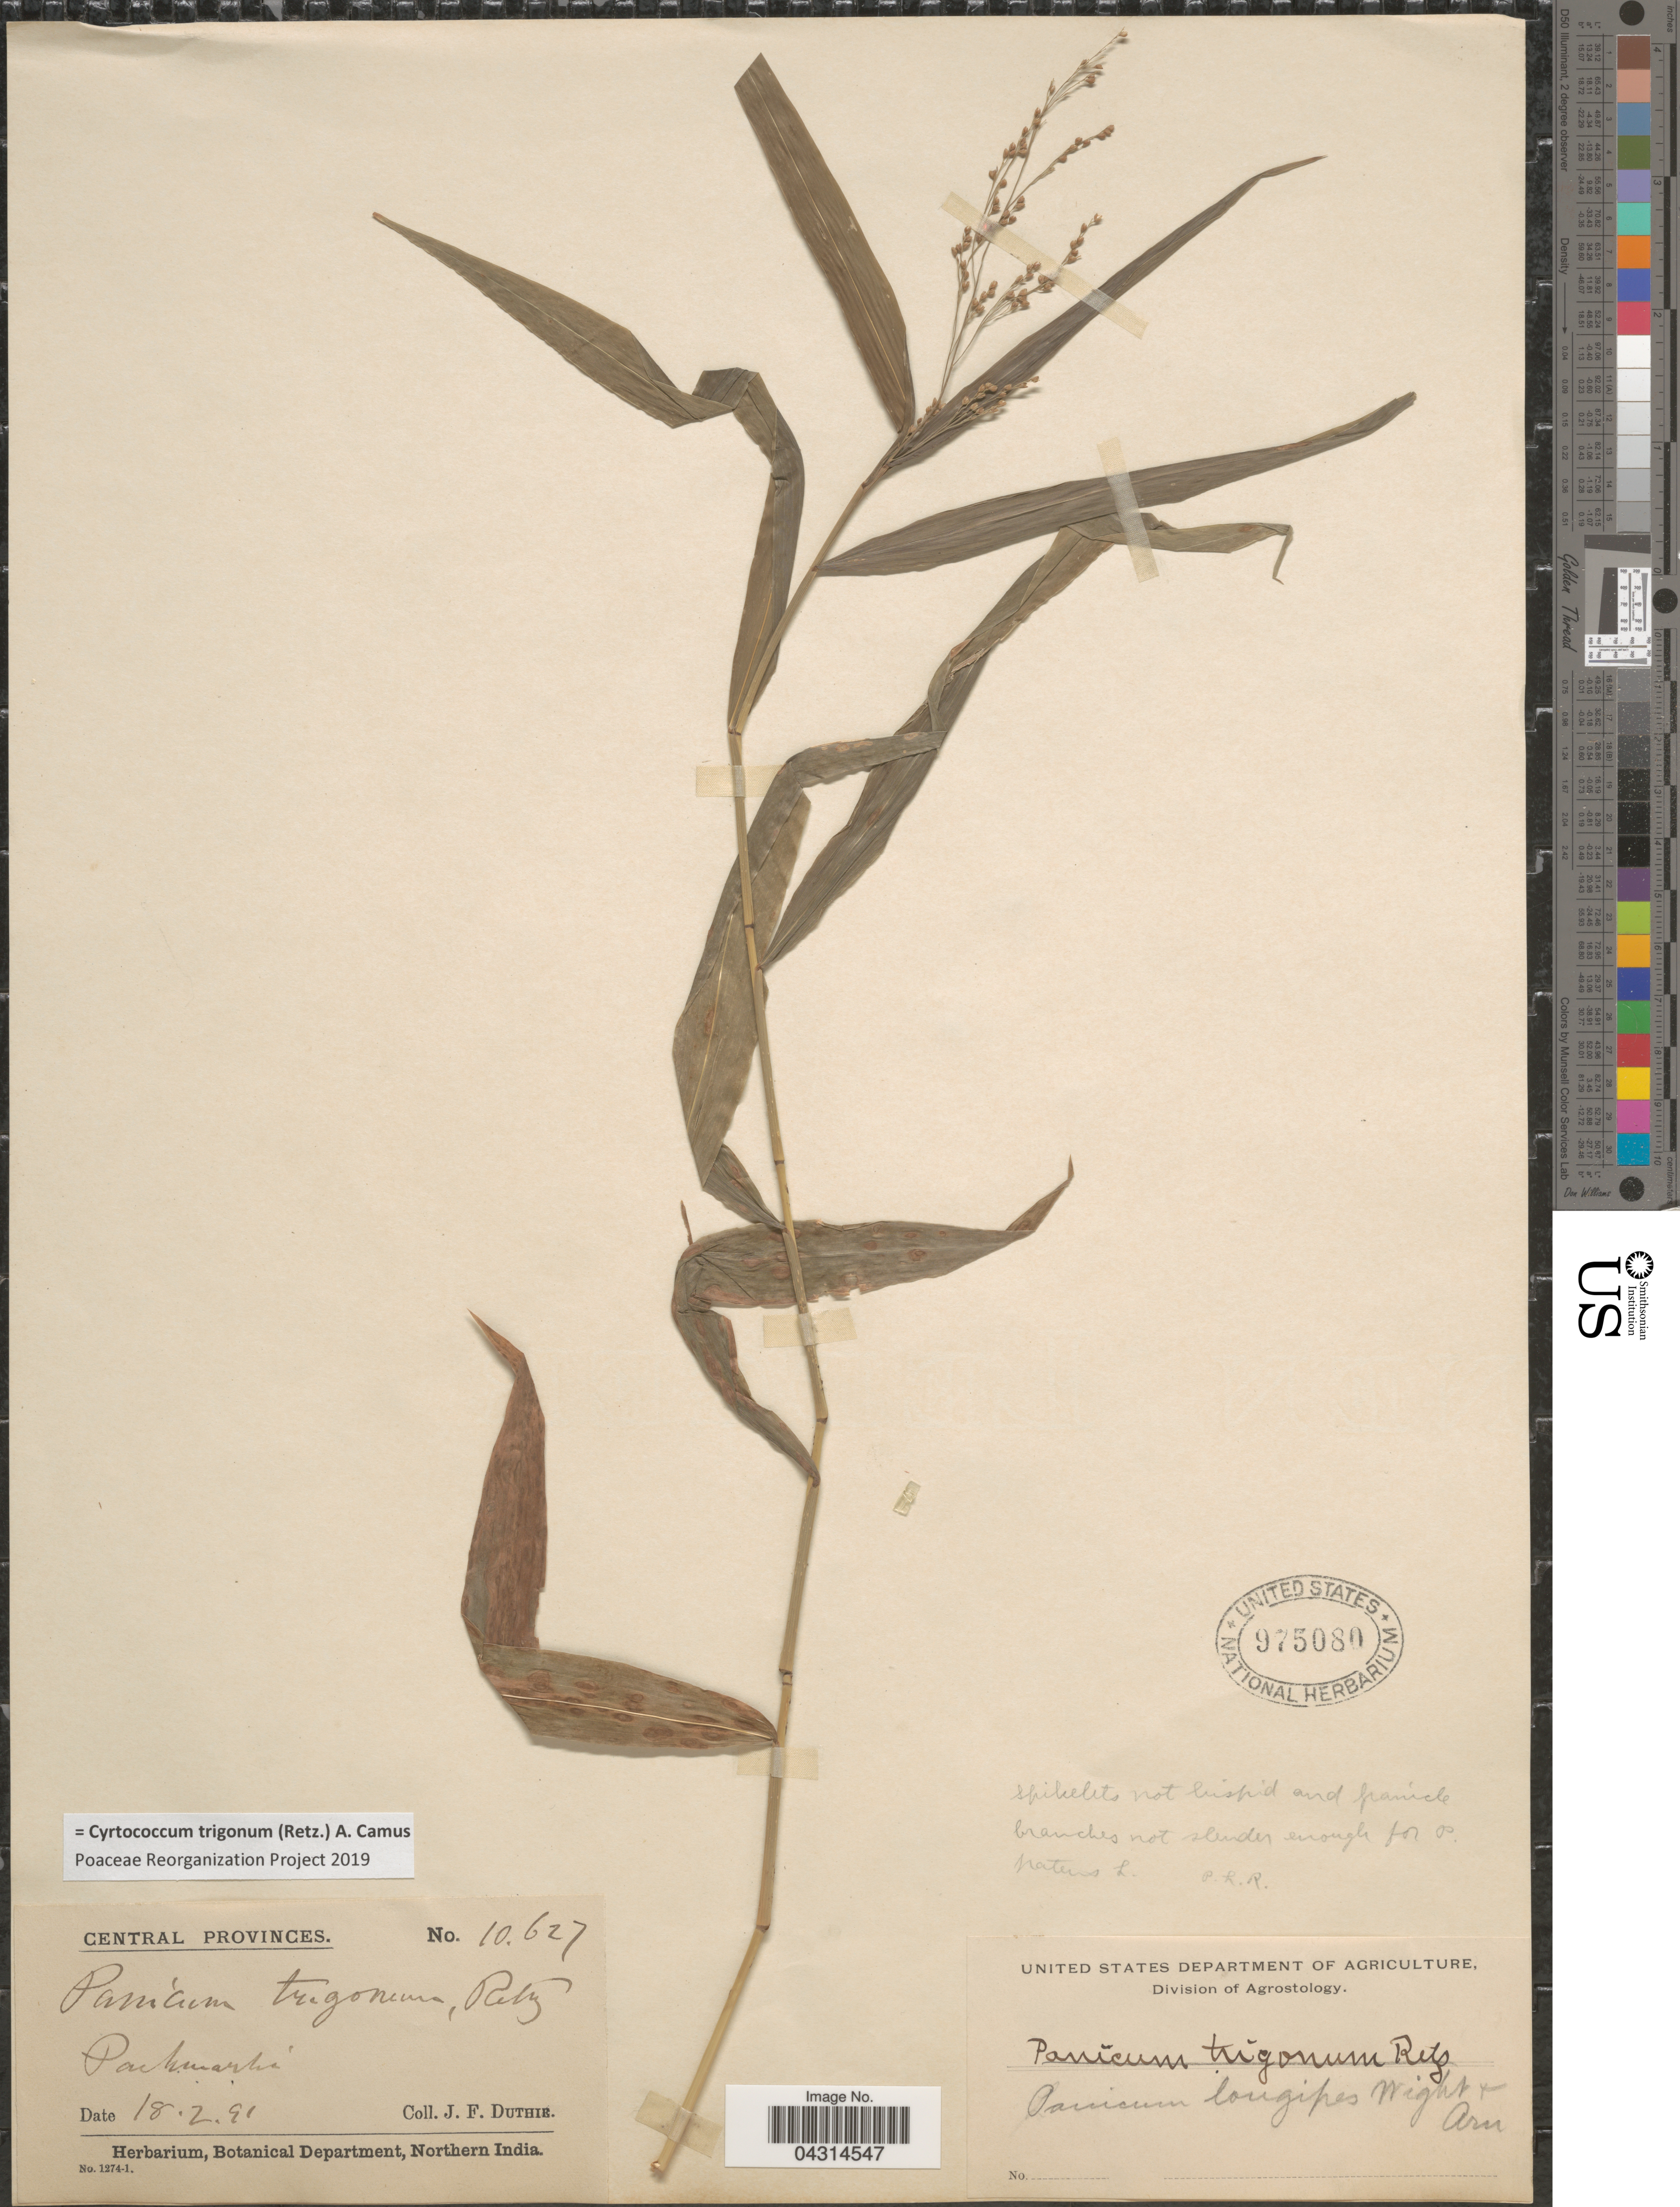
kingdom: Plantae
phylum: Tracheophyta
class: Liliopsida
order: Poales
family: Poaceae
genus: Cyrtococcum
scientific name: Cyrtococcum trigonum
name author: (Retz.) A. Camus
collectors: J. F. Duthie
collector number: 10627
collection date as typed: Transcribed d/m/y: 18/2/91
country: India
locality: Central Provinces. Packmarki.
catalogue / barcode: US 975080